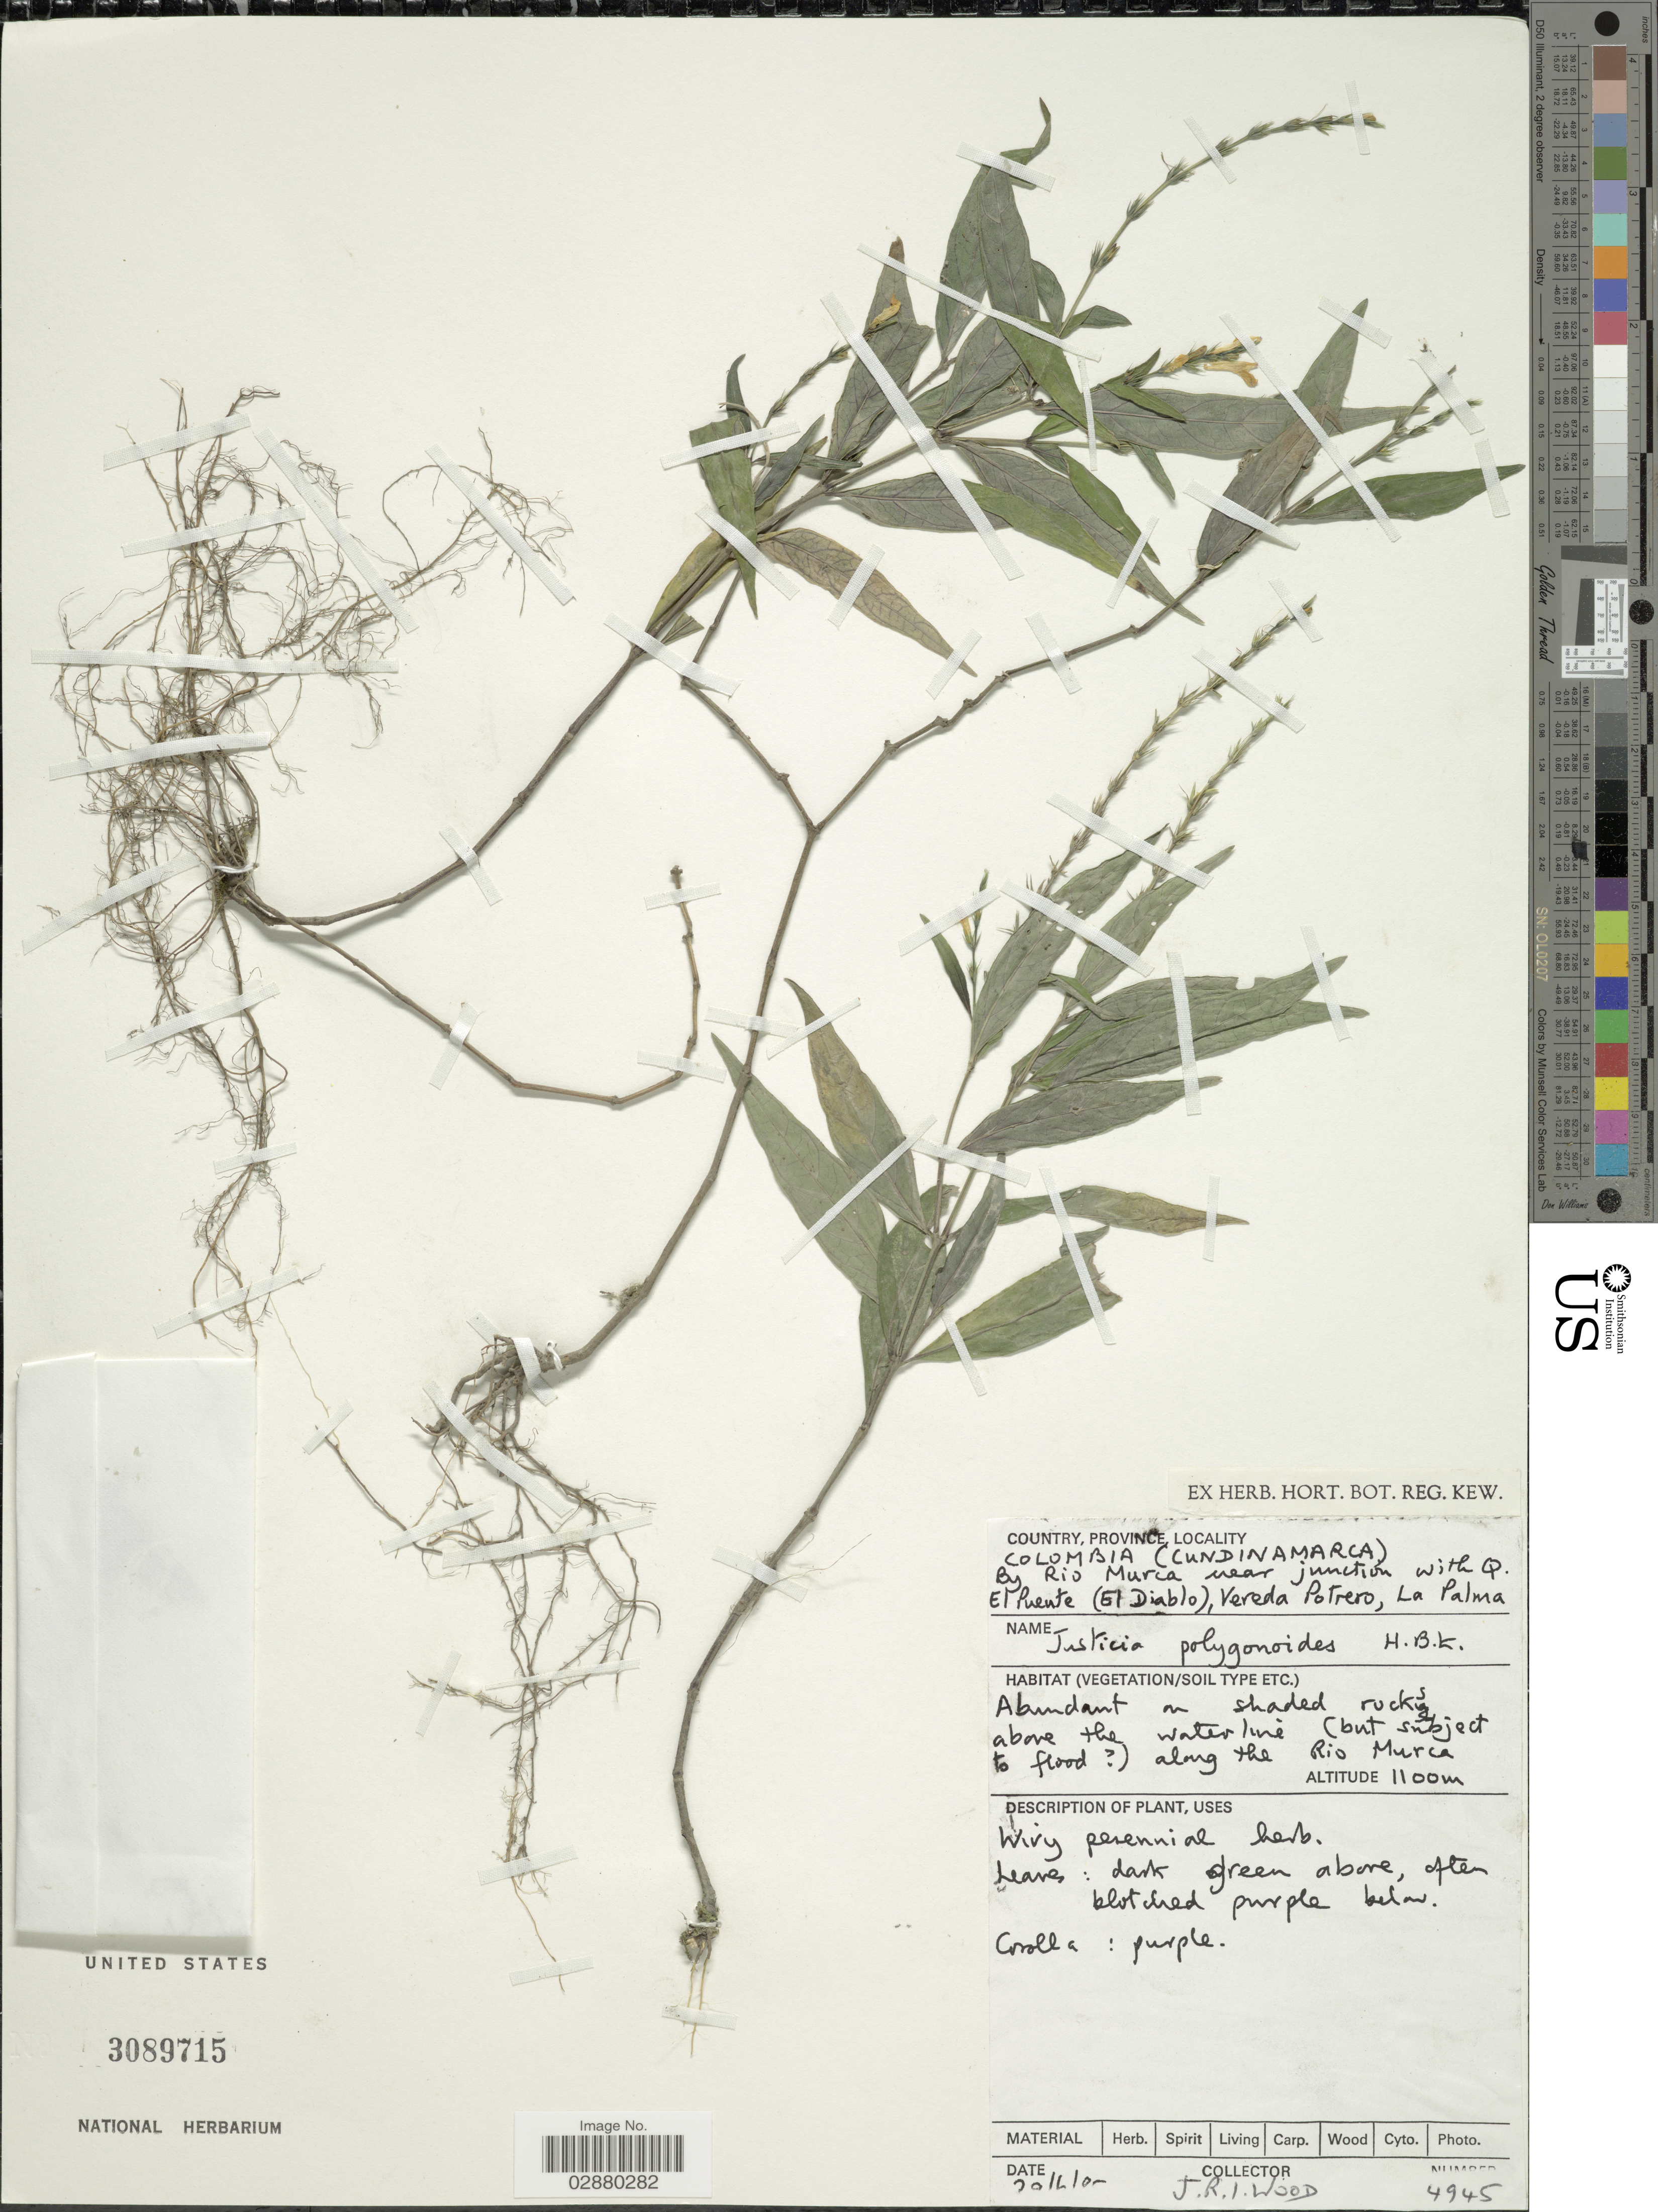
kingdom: Plantae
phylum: Tracheophyta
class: Magnoliopsida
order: Lamiales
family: Acanthaceae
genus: Justicia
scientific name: Justicia polygonoides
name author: Kunth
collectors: J. R. I. Wood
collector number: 4945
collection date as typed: Transcribed d/m/y: 20/1/4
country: Colombia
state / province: Cundinamarca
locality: By Rio Murca near junction with Q. El Puente (El Diablo), Vereda Potrero, La Palma. along the Rio Murca.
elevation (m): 1100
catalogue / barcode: US 3089715